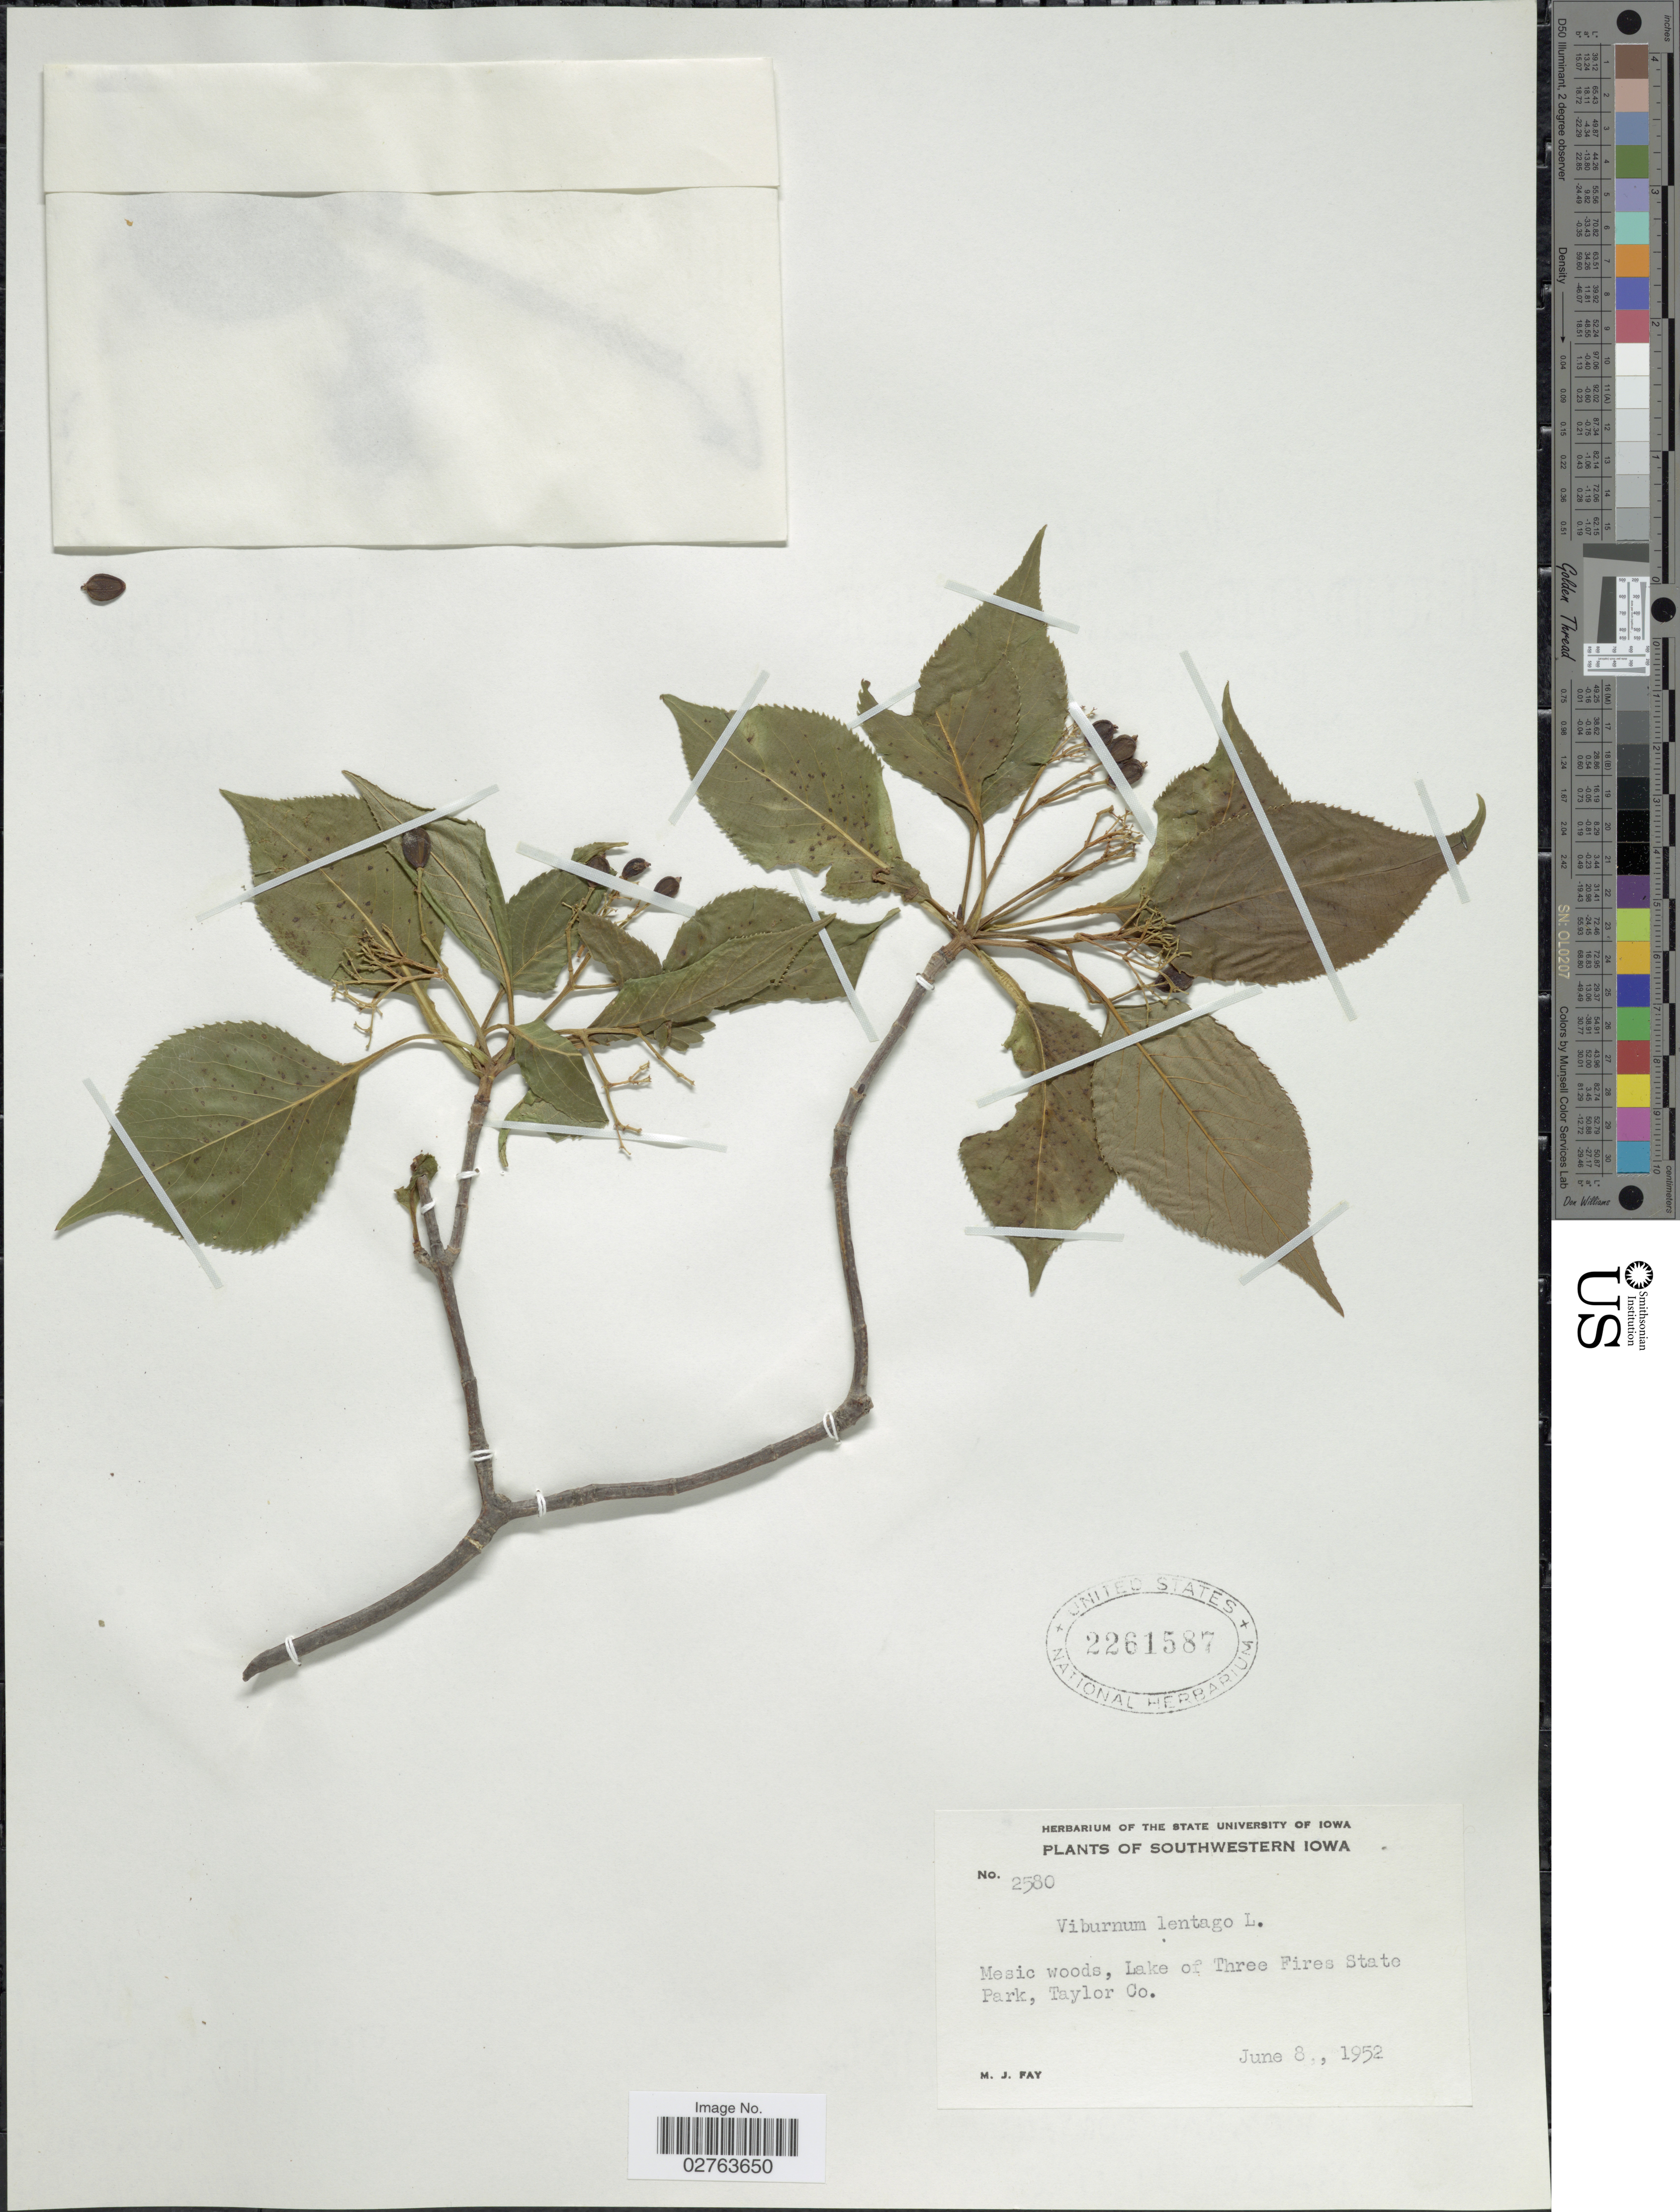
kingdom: Plantae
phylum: Tracheophyta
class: Magnoliopsida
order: Dipsacales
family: Viburnaceae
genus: Viburnum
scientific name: Viburnum lentago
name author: L.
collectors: M. Fay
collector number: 2580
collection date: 1952-06-08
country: United States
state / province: Iowa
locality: Southwestern Iowa. Lake of Three Fires State Park, Taylor Co.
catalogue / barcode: US 2261587